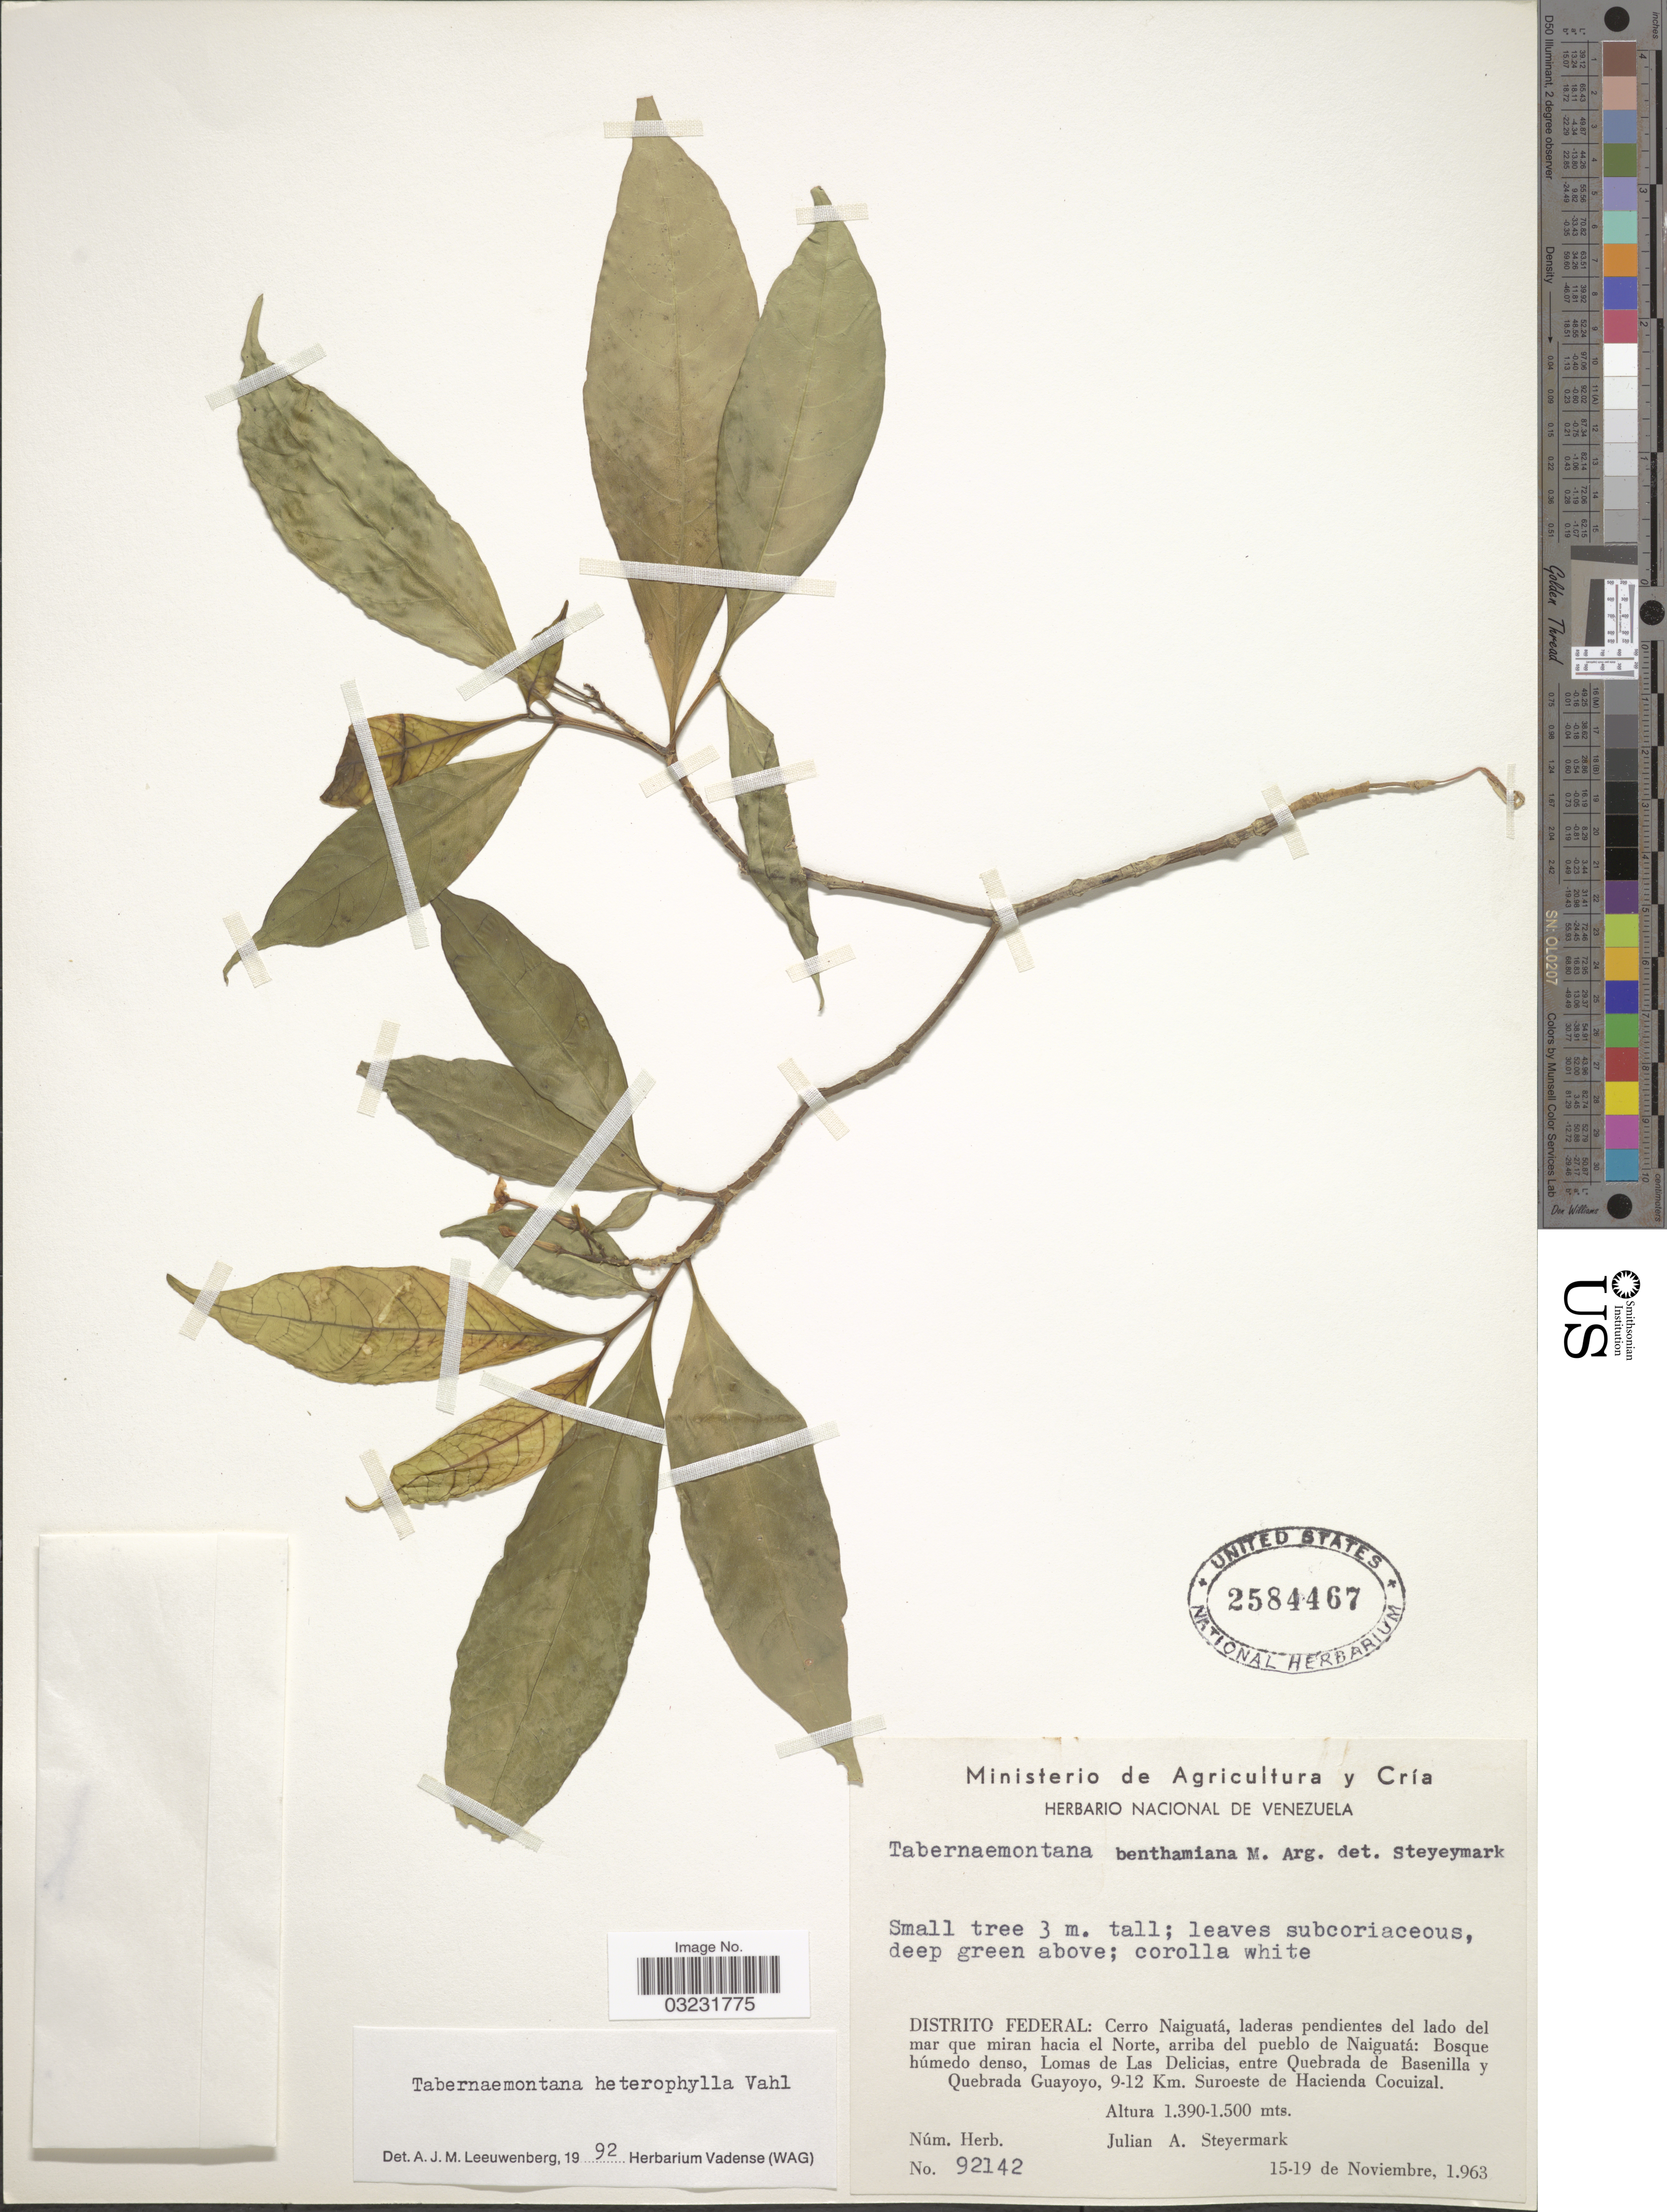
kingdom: Plantae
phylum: Tracheophyta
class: Magnoliopsida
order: Gentianales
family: Apocynaceae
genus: Tabernaemontana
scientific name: Tabernaemontana heterophylla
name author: Vahl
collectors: J. Steyermark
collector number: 92142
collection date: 1963-11-15/1963-11-19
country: Venezuela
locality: Distrito Federal: Cerro Naiguatá, laderas pendientes del lado del mar que miran hacia el Norte, arriba del pueblo de Naiguatá: Lomas de Las Delicias, entre Quebrada de Basenilla y Quebrada Guayoyo, 9-12 Km. Suroeste de Hacienda Cocuizal.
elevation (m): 1390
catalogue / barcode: US 2584467